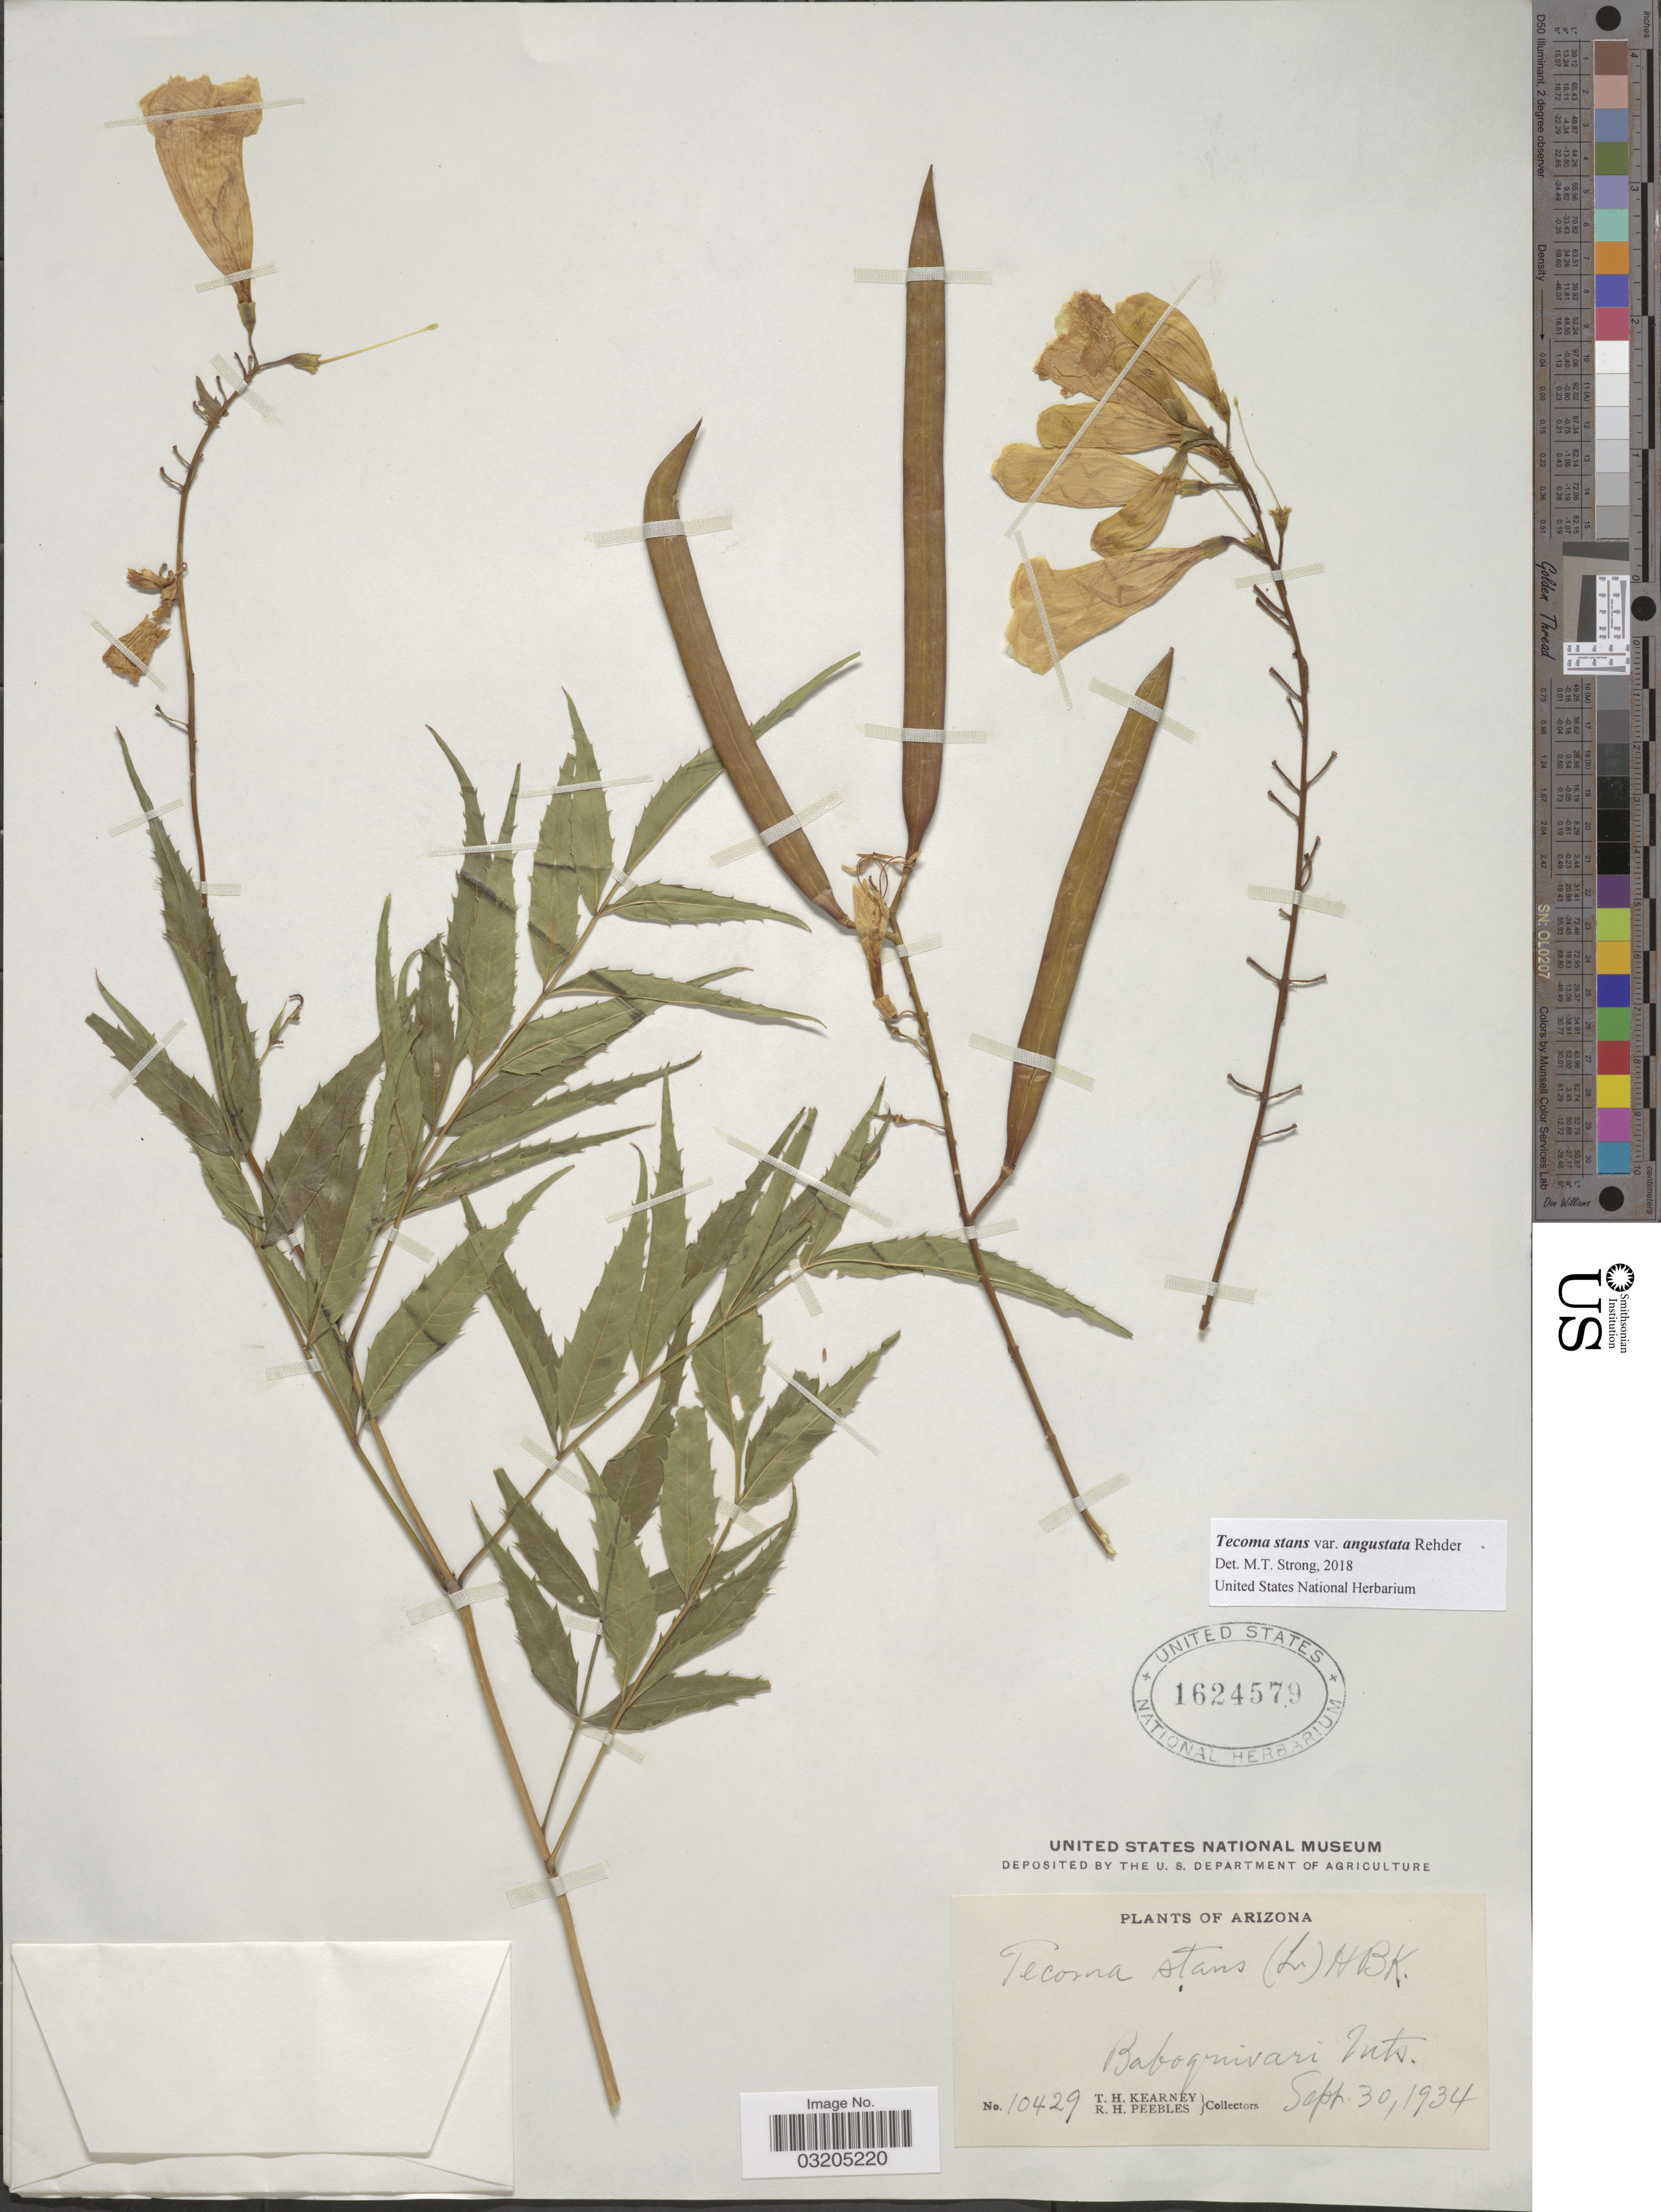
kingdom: Plantae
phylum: Tracheophyta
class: Magnoliopsida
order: Lamiales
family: Bignoniaceae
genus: Tecoma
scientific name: Tecoma stans var. angustata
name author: Rehder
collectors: T. H. Kearney & R. H. Peebles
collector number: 10429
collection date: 1934-09-30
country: United States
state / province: Arizona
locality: Baboquivari Mts.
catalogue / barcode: US 1624579